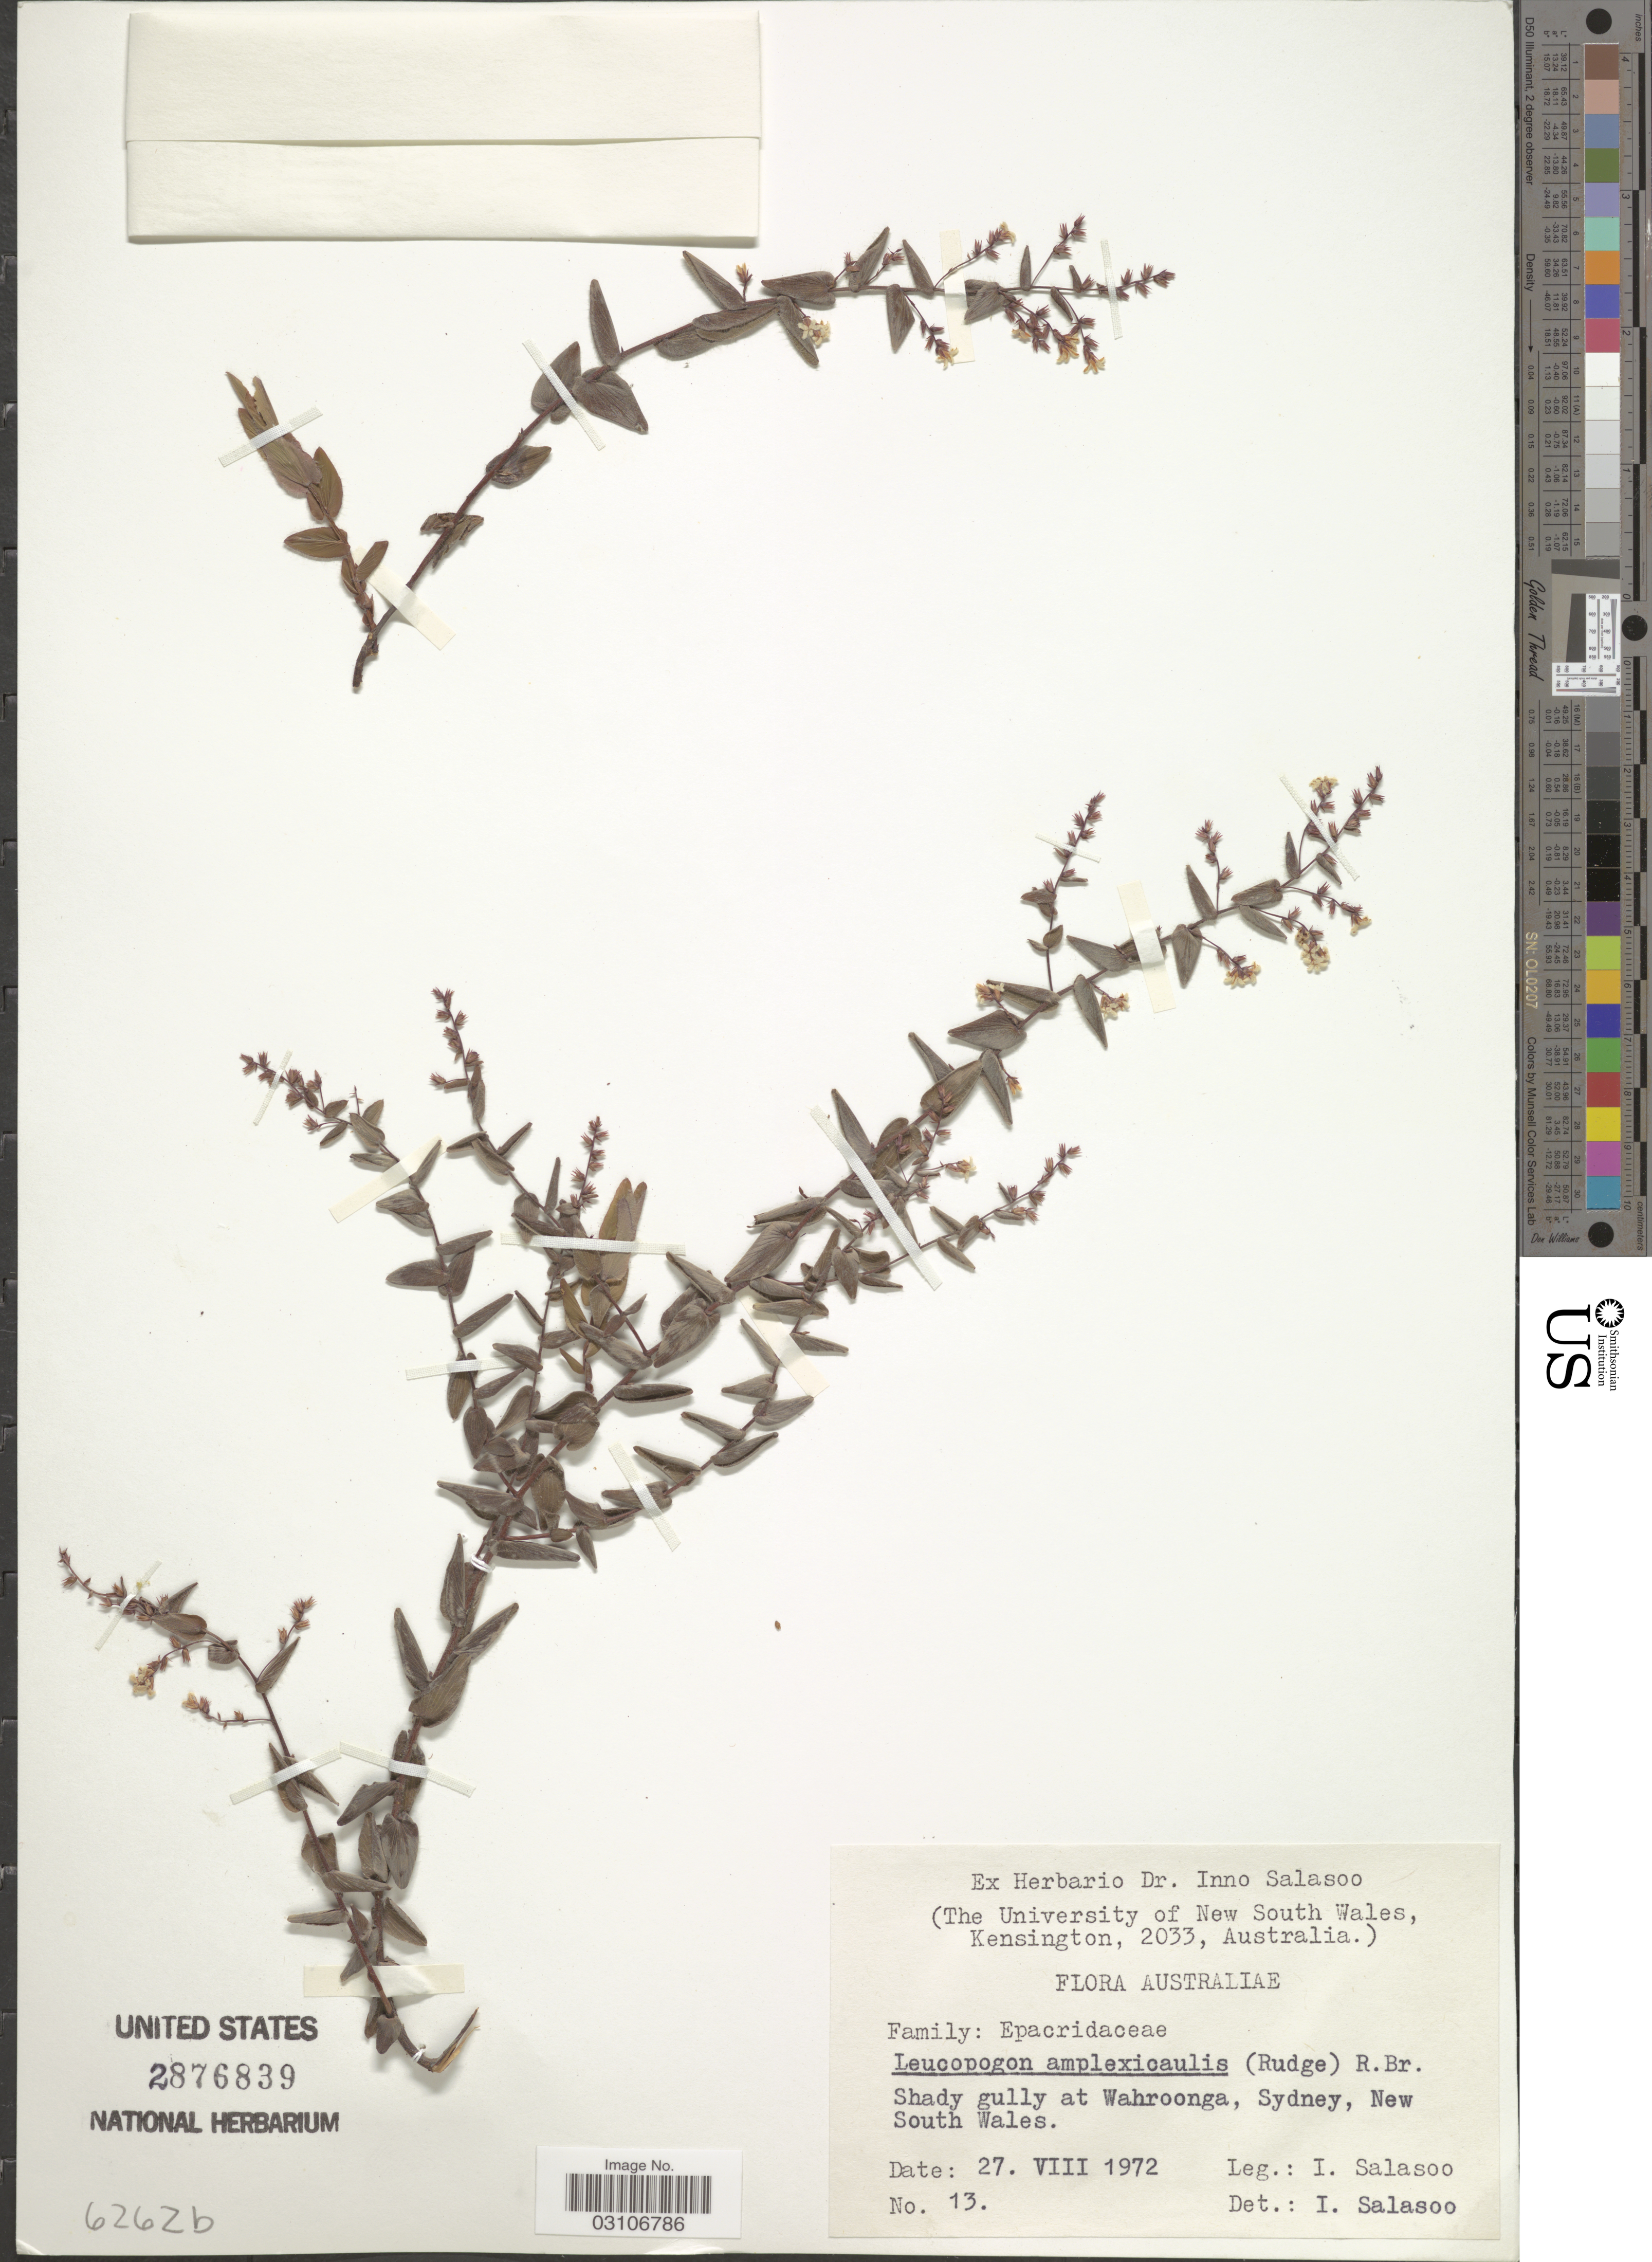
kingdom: Plantae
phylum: Tracheophyta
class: Magnoliopsida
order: Ericales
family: Ericaceae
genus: Leucopogon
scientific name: Leucopogon amplexicaulis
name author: R. Br.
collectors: I. Salasoo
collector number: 13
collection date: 1972-08-27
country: Australia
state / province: New South Wales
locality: Shady gully at Wahroonga, Sydney.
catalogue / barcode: US 2876839